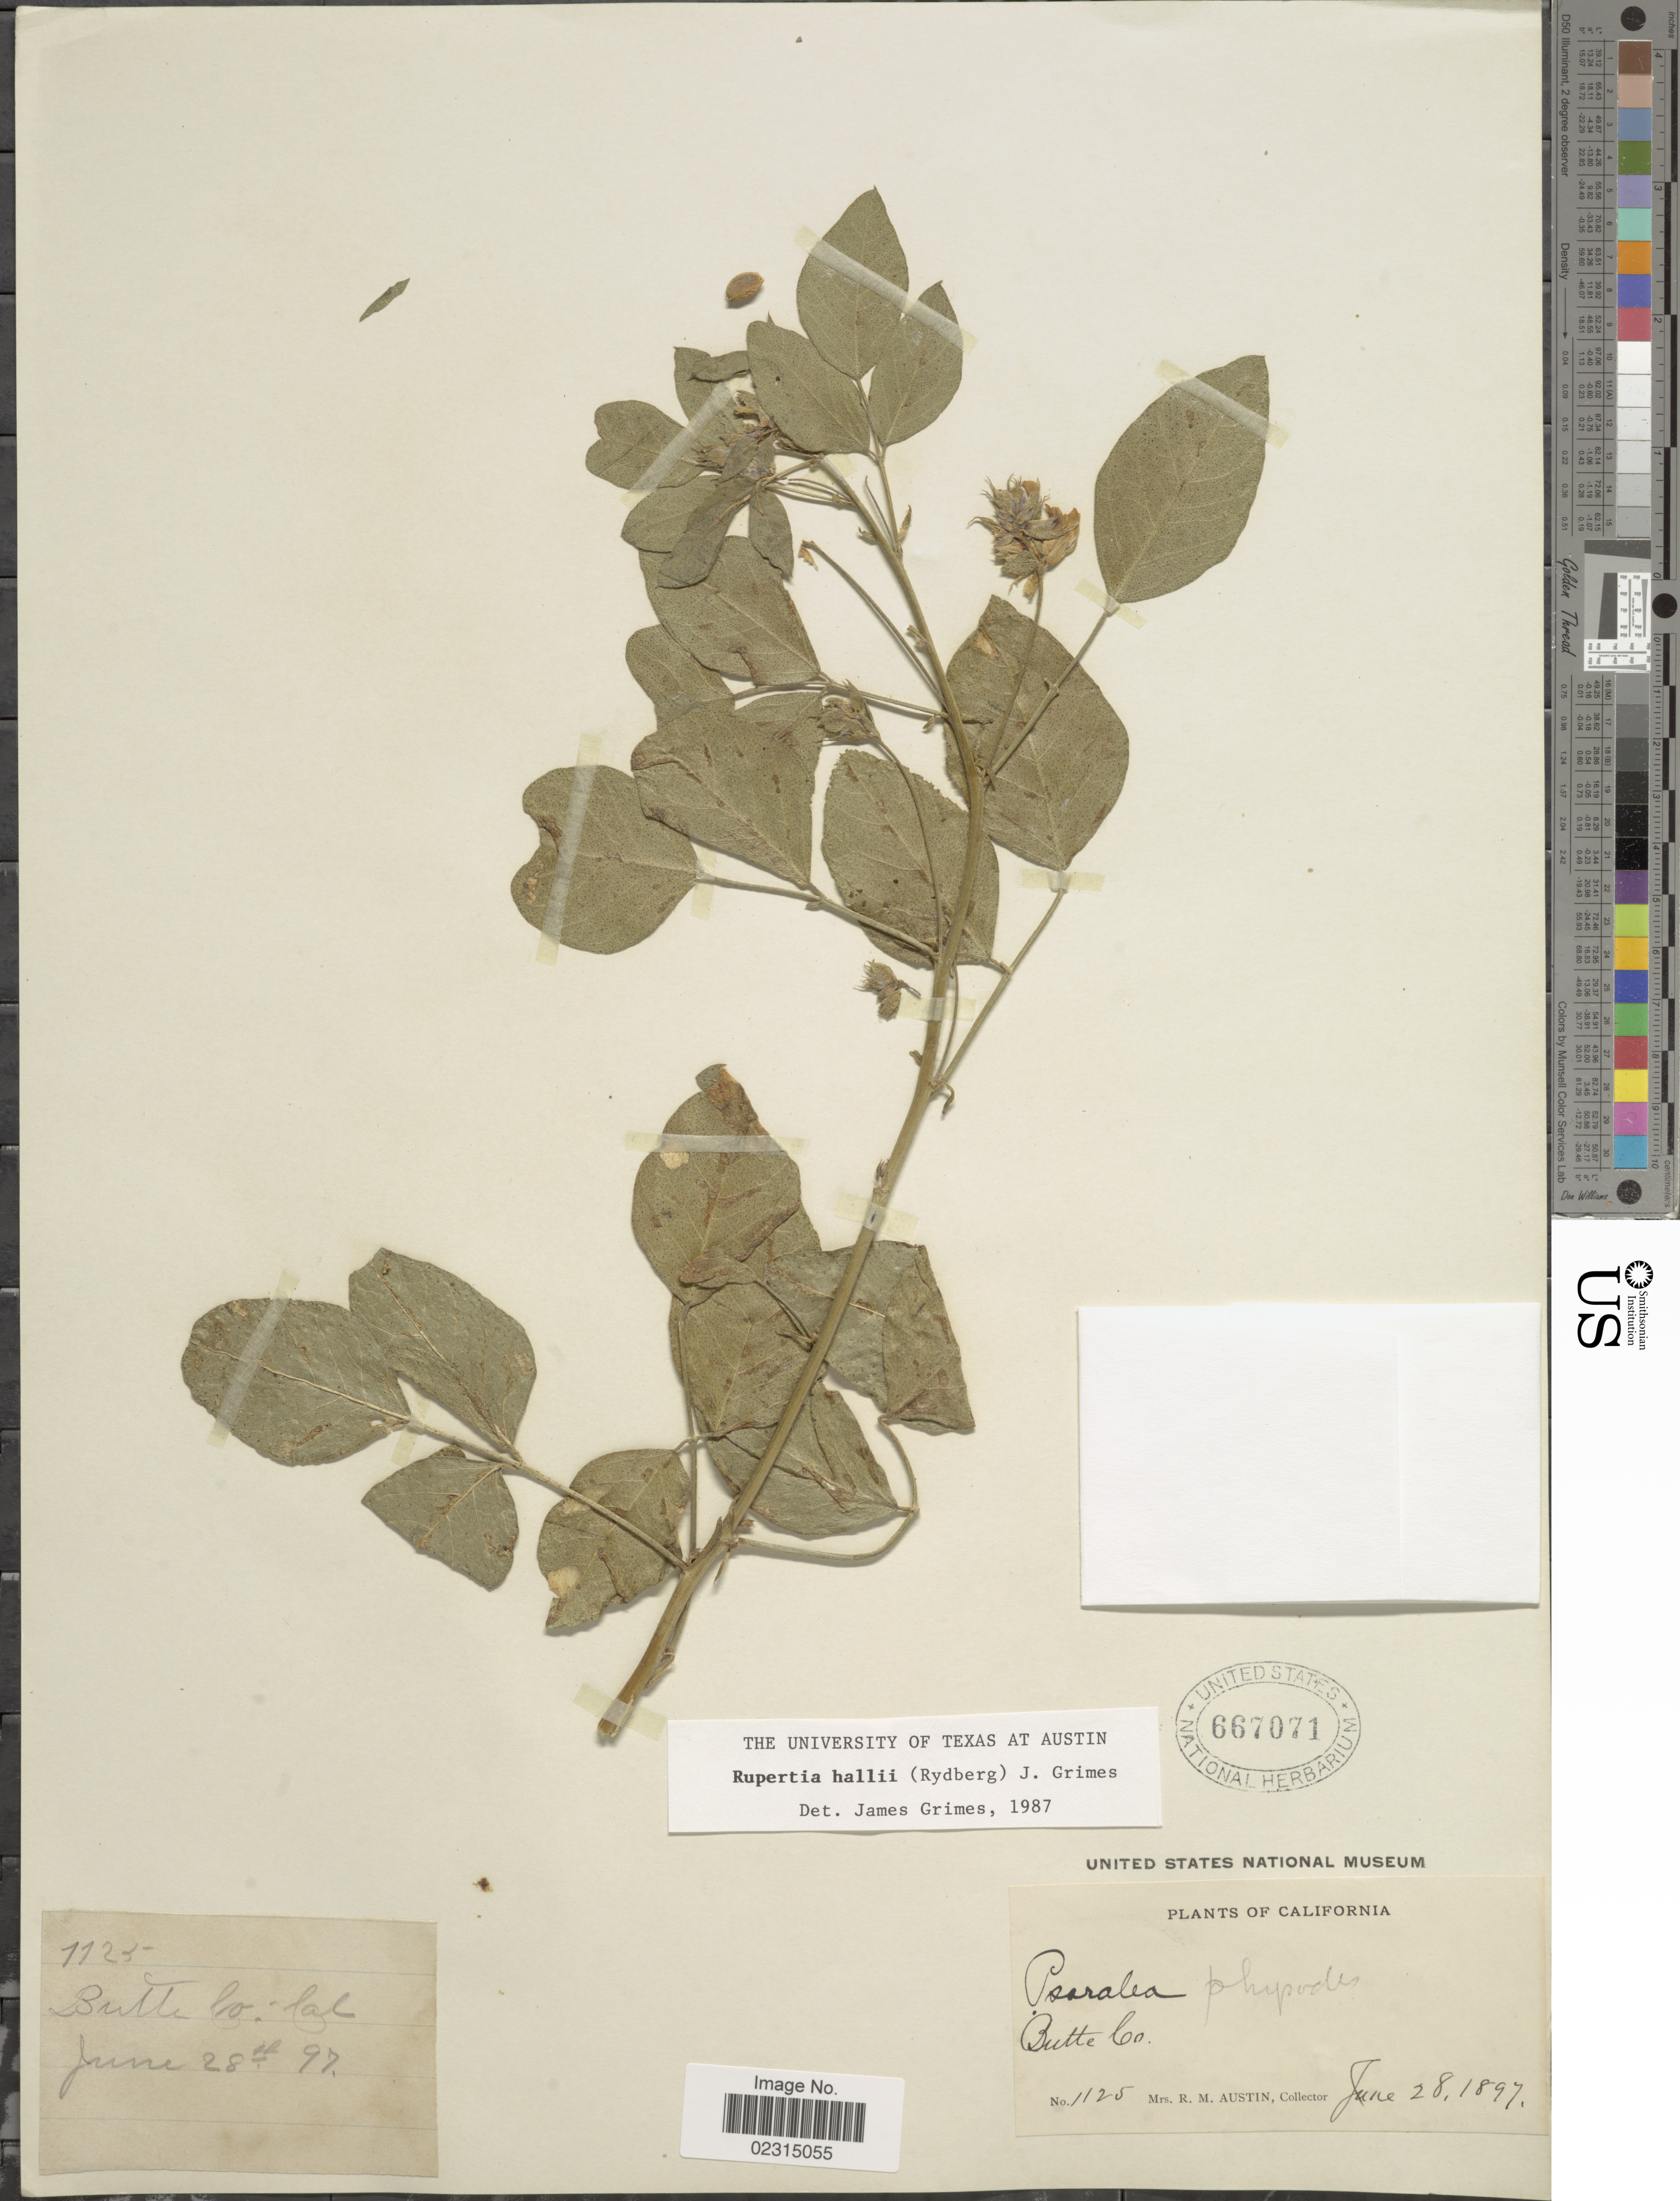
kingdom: Plantae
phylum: Tracheophyta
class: Magnoliopsida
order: Fabales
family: Fabaceae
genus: Rupertia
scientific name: Rupertia hallii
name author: (Rydb.) J.W. Grimes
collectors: R. Austin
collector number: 1125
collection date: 1897-06-28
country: United States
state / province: California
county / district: Butte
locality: Butte Co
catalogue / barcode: US 667071